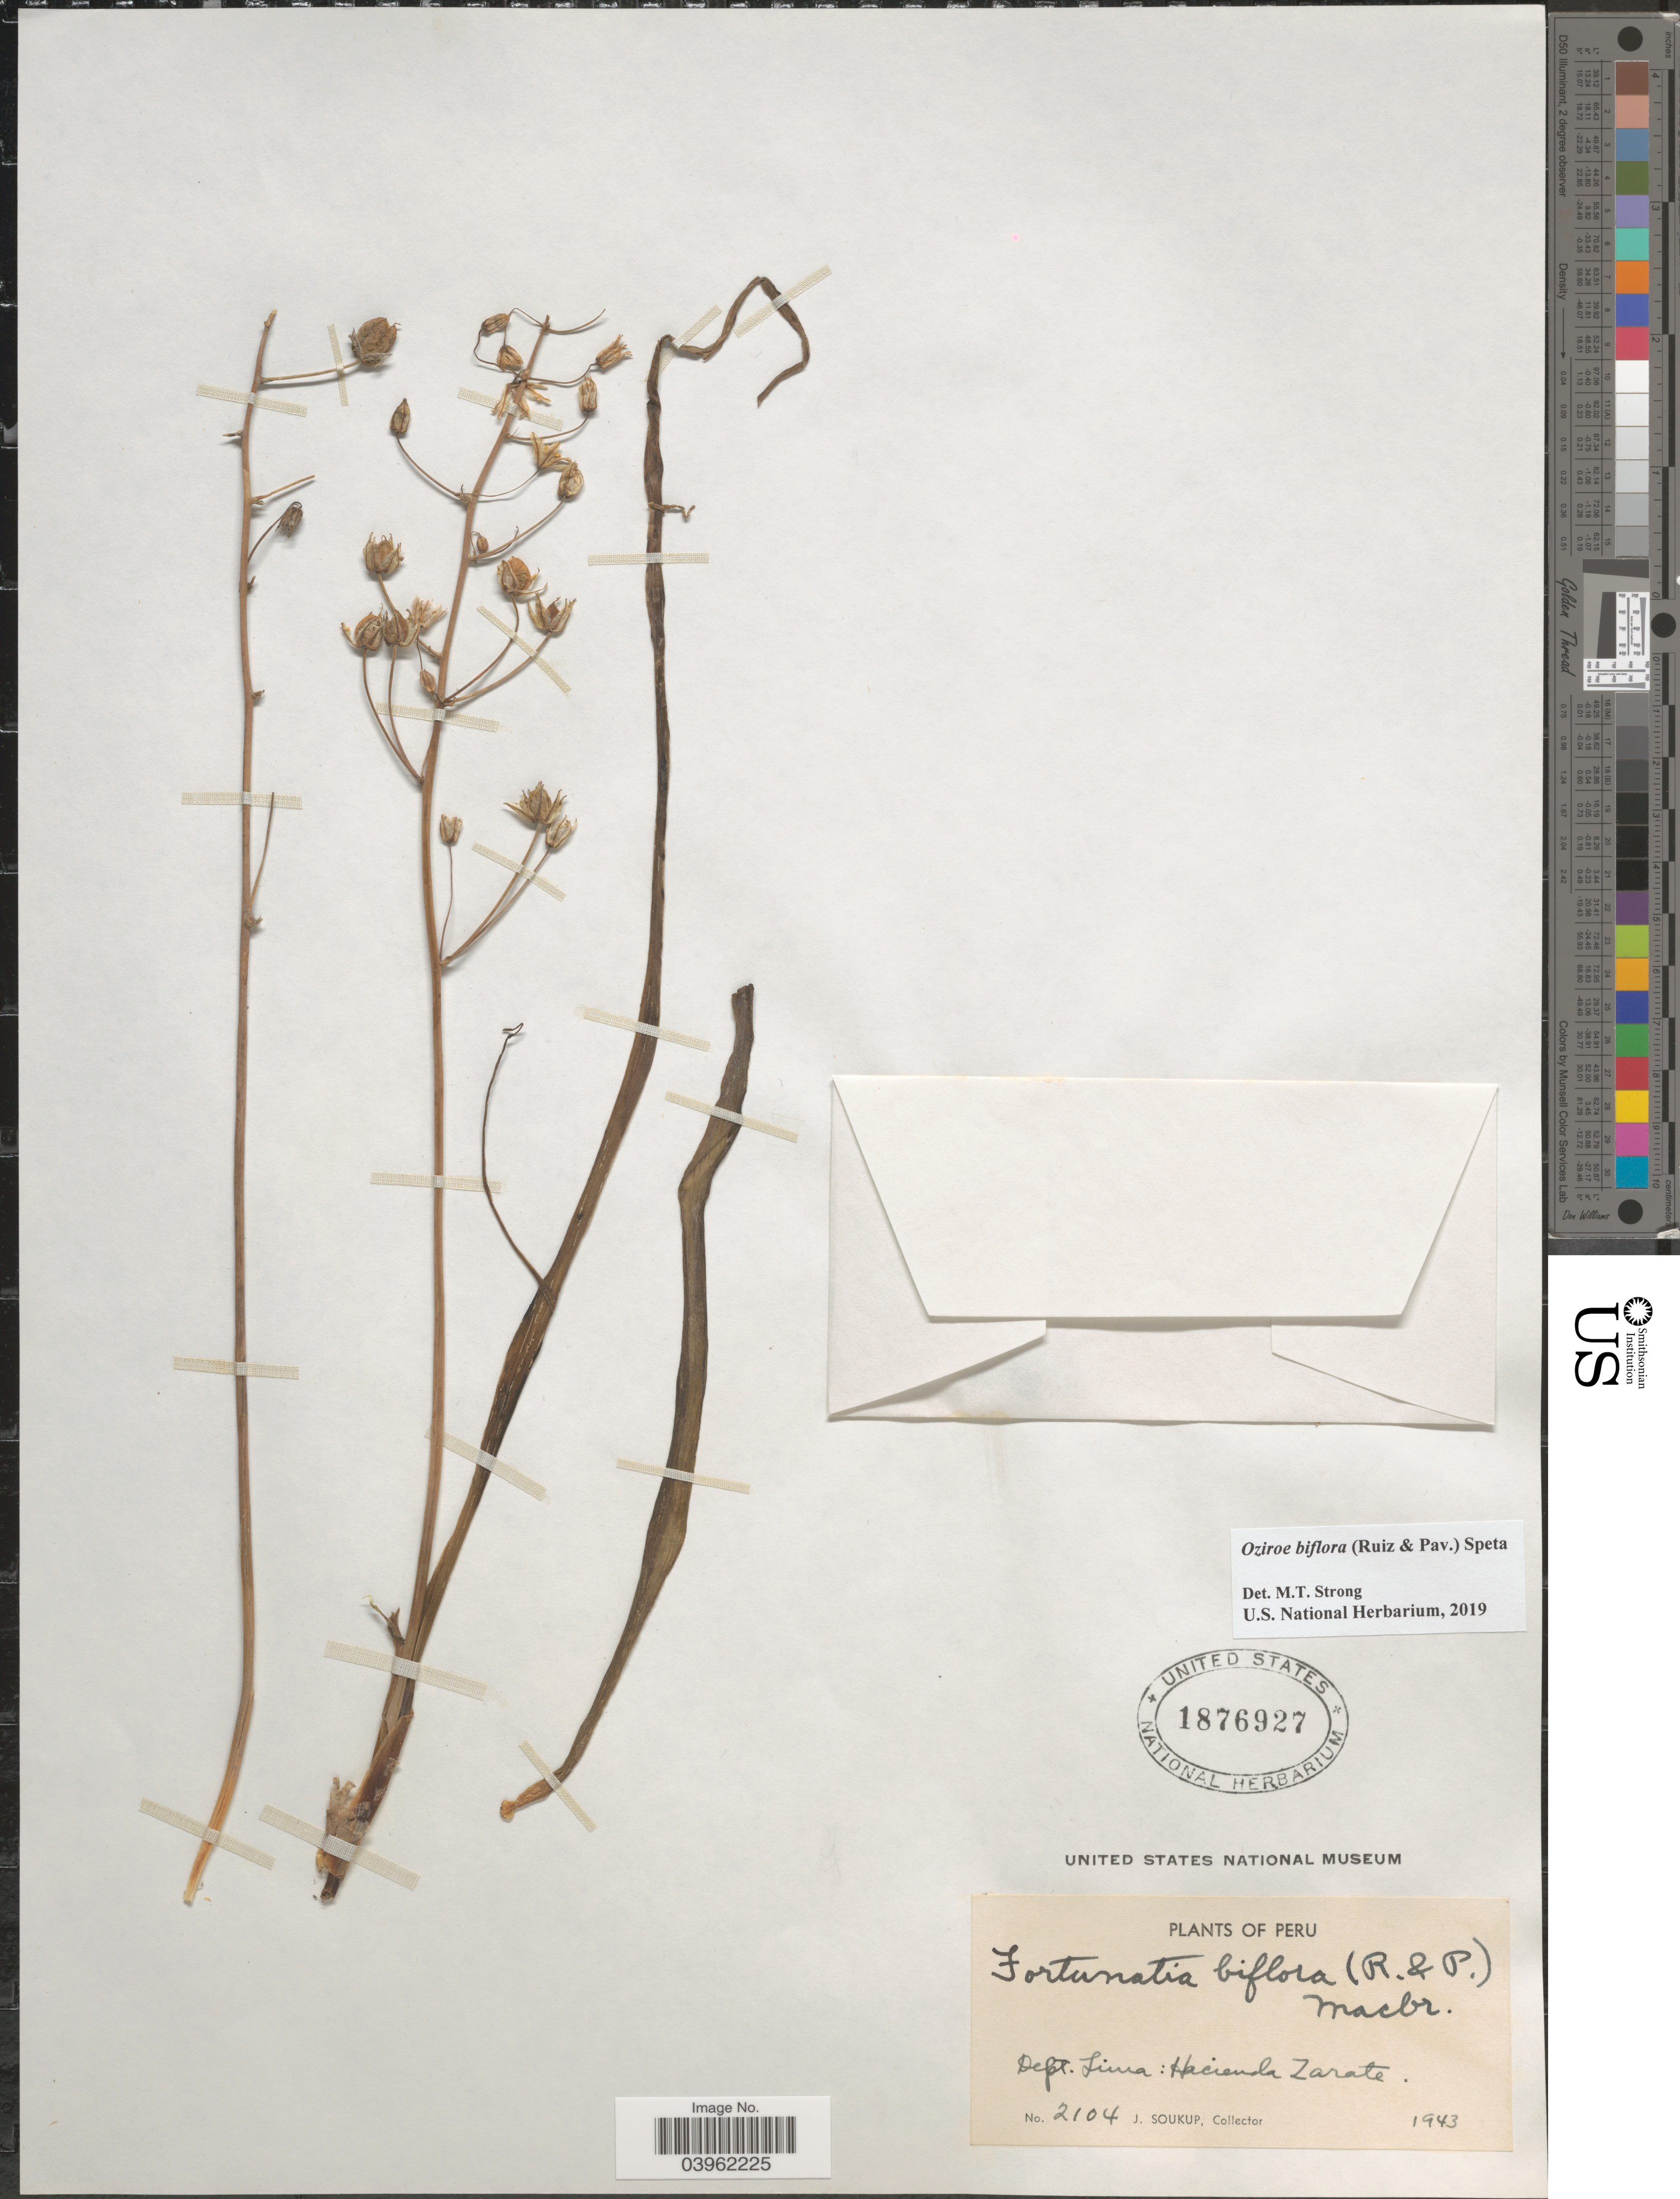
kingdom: Plantae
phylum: Tracheophyta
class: Liliopsida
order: Asparagales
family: Asparagaceae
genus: Oziroe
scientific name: Oziroë biflora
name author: (Ruiz & Pav.) Speta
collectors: J. Soukop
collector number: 2104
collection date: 1943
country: Peru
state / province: Lima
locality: Dept. Lima: Hacienda Zarate.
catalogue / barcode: US 1876927